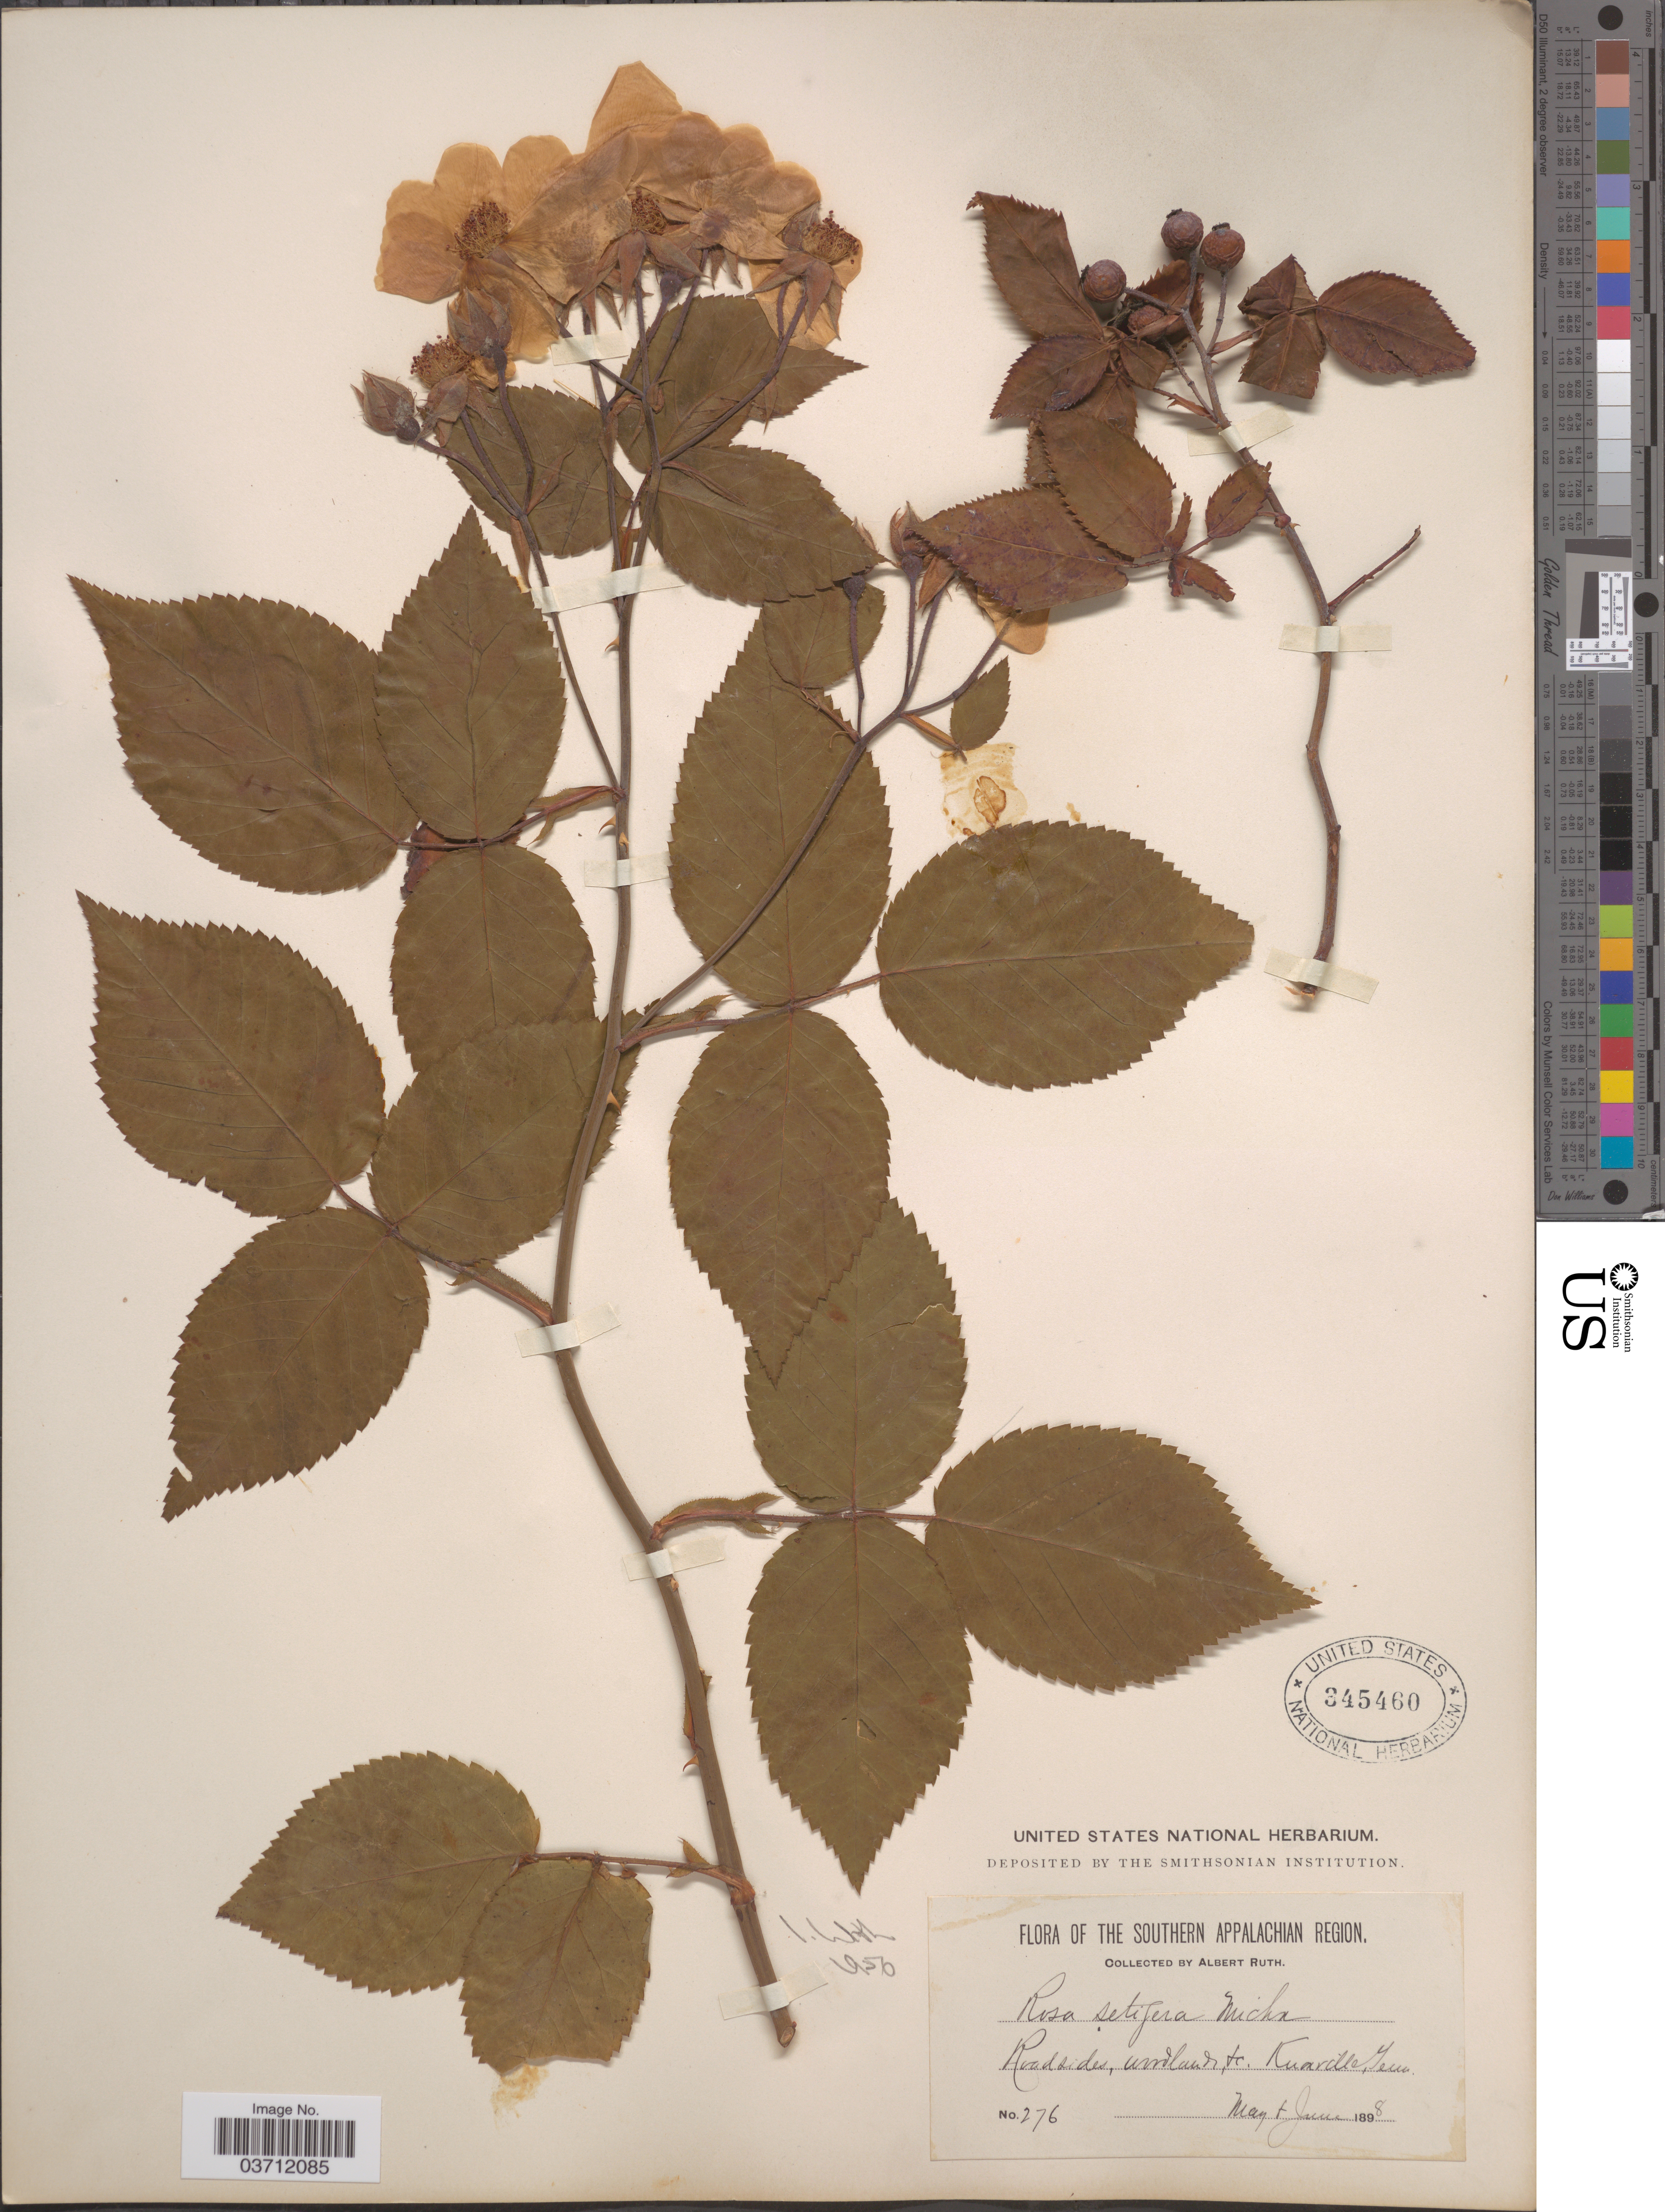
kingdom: Plantae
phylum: Tracheophyta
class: Magnoliopsida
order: Rosales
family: Rosaceae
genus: Rosa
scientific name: Rosa setigera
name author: Michx.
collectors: A. Ruth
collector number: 276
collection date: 1898-05/1898-06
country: United States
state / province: Tennessee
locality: Southern Appalachian Region. Roadside, woodland, +c. Knoxville.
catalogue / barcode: US 345460